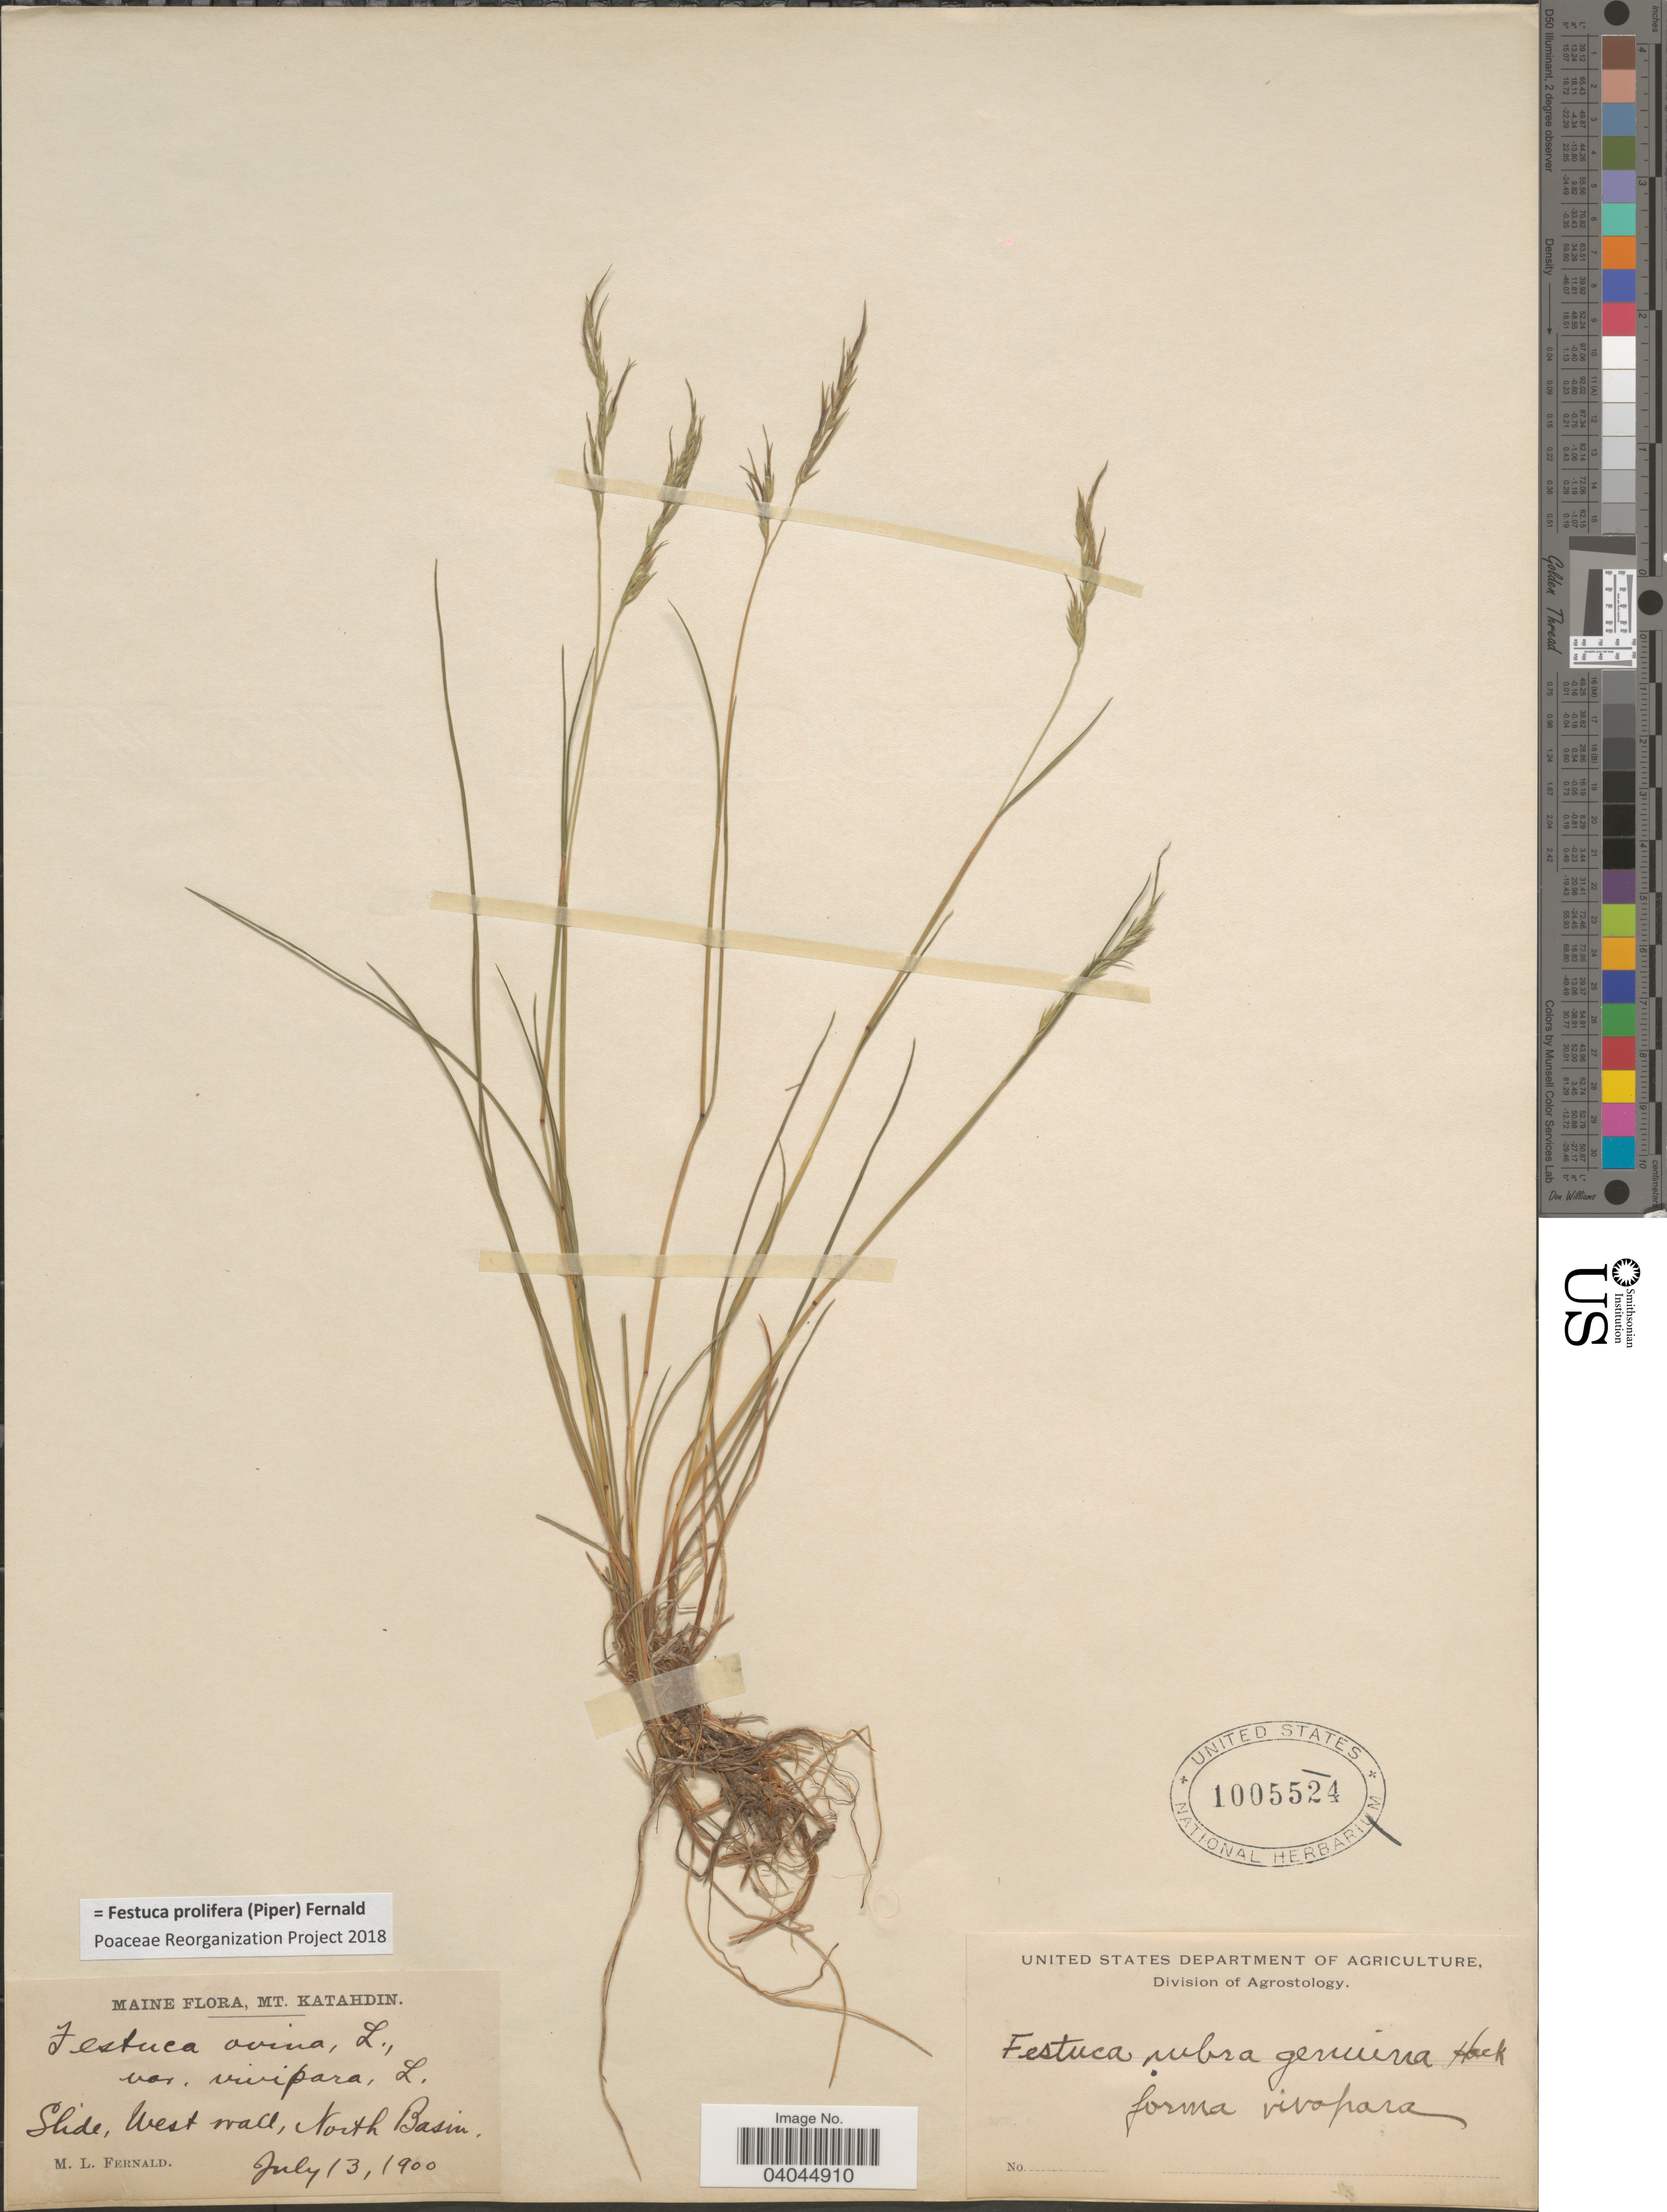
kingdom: Plantae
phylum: Tracheophyta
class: Liliopsida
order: Poales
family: Poaceae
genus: Festuca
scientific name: Festuca prolifera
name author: (Piper) Fernald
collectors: M. L. Fernald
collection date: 1900-07-13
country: United States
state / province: Maine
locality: Mt. Katahdin. Slide, West wall, North Basin.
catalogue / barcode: US 1005524